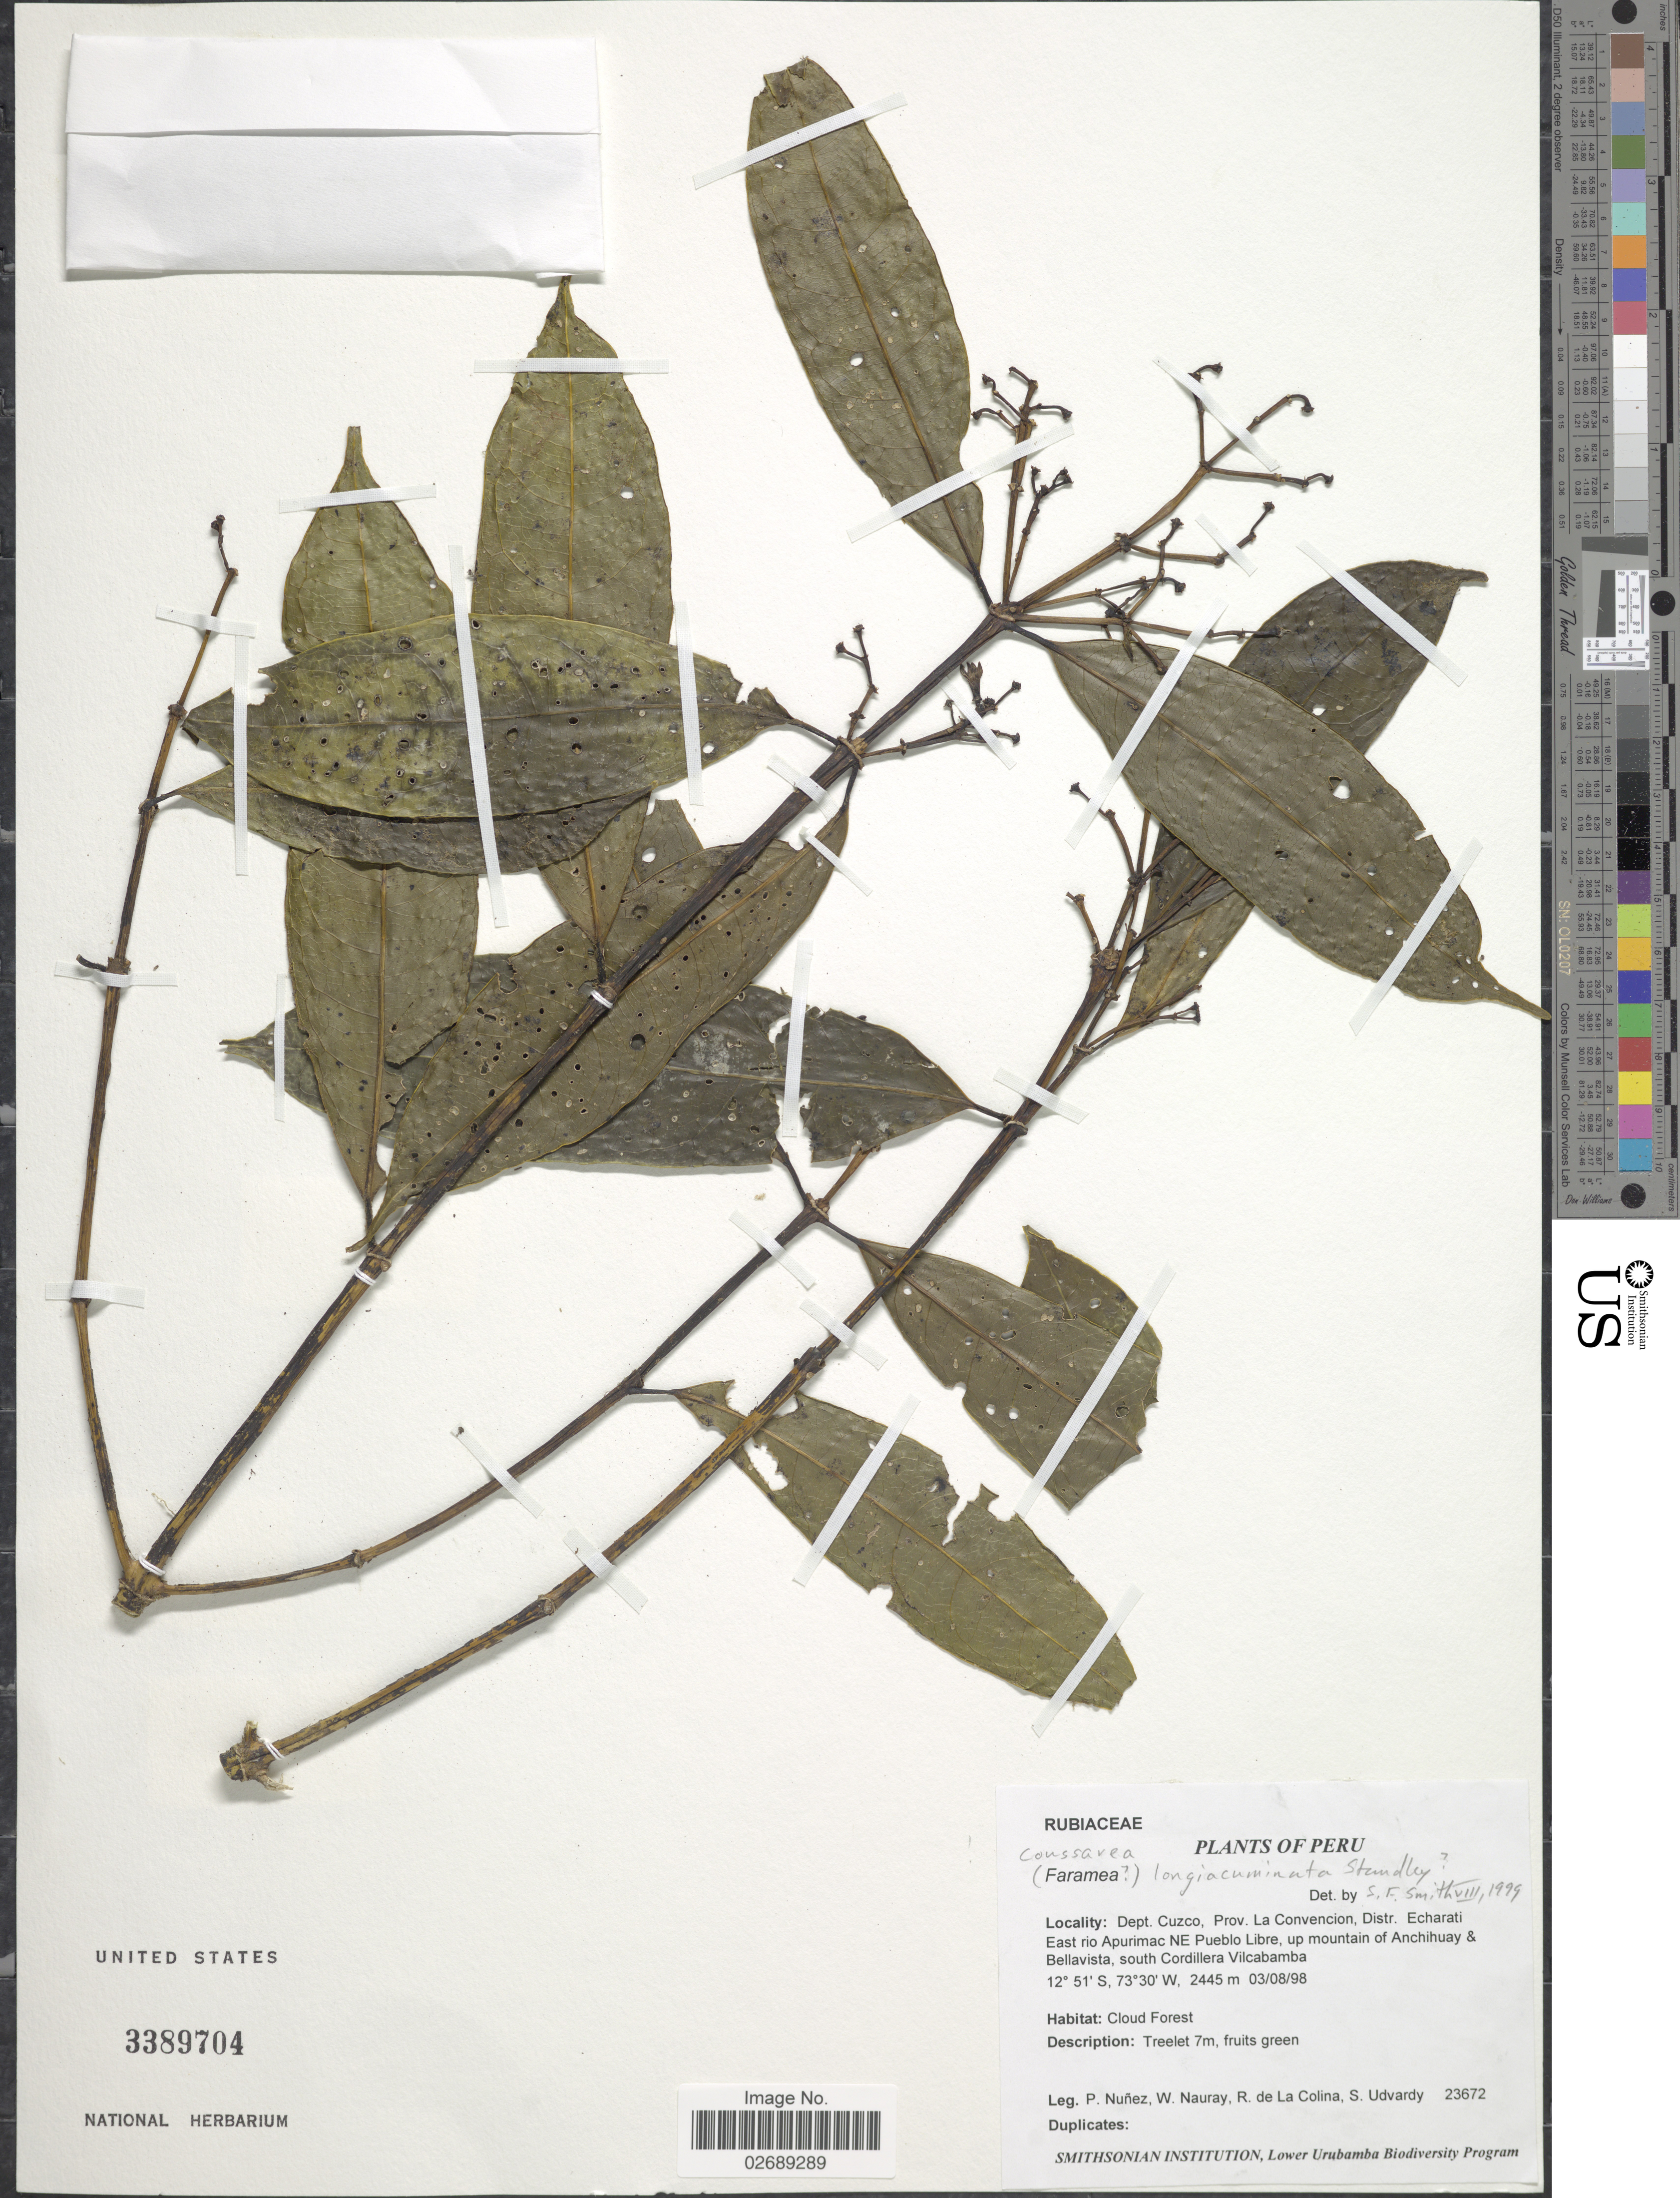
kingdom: Plantae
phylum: Tracheophyta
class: Magnoliopsida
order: Gentianales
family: Rubiaceae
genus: Coussarea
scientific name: Coussarea longiacuminata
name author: Standl.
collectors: P. Nuñez V., W. Nauray, R. de La Colina & S. Udvardy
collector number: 23672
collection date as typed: Transcribed d/m/y: 3/8/98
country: Peru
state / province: Cusco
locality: Prov. La Convencion, Distr. Echarati East rio Apurimac NE Pueblo Libre, up mountain of Anchichuay & Bellavista, south Cordillera Vilcabamba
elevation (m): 2445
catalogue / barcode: US 3389704